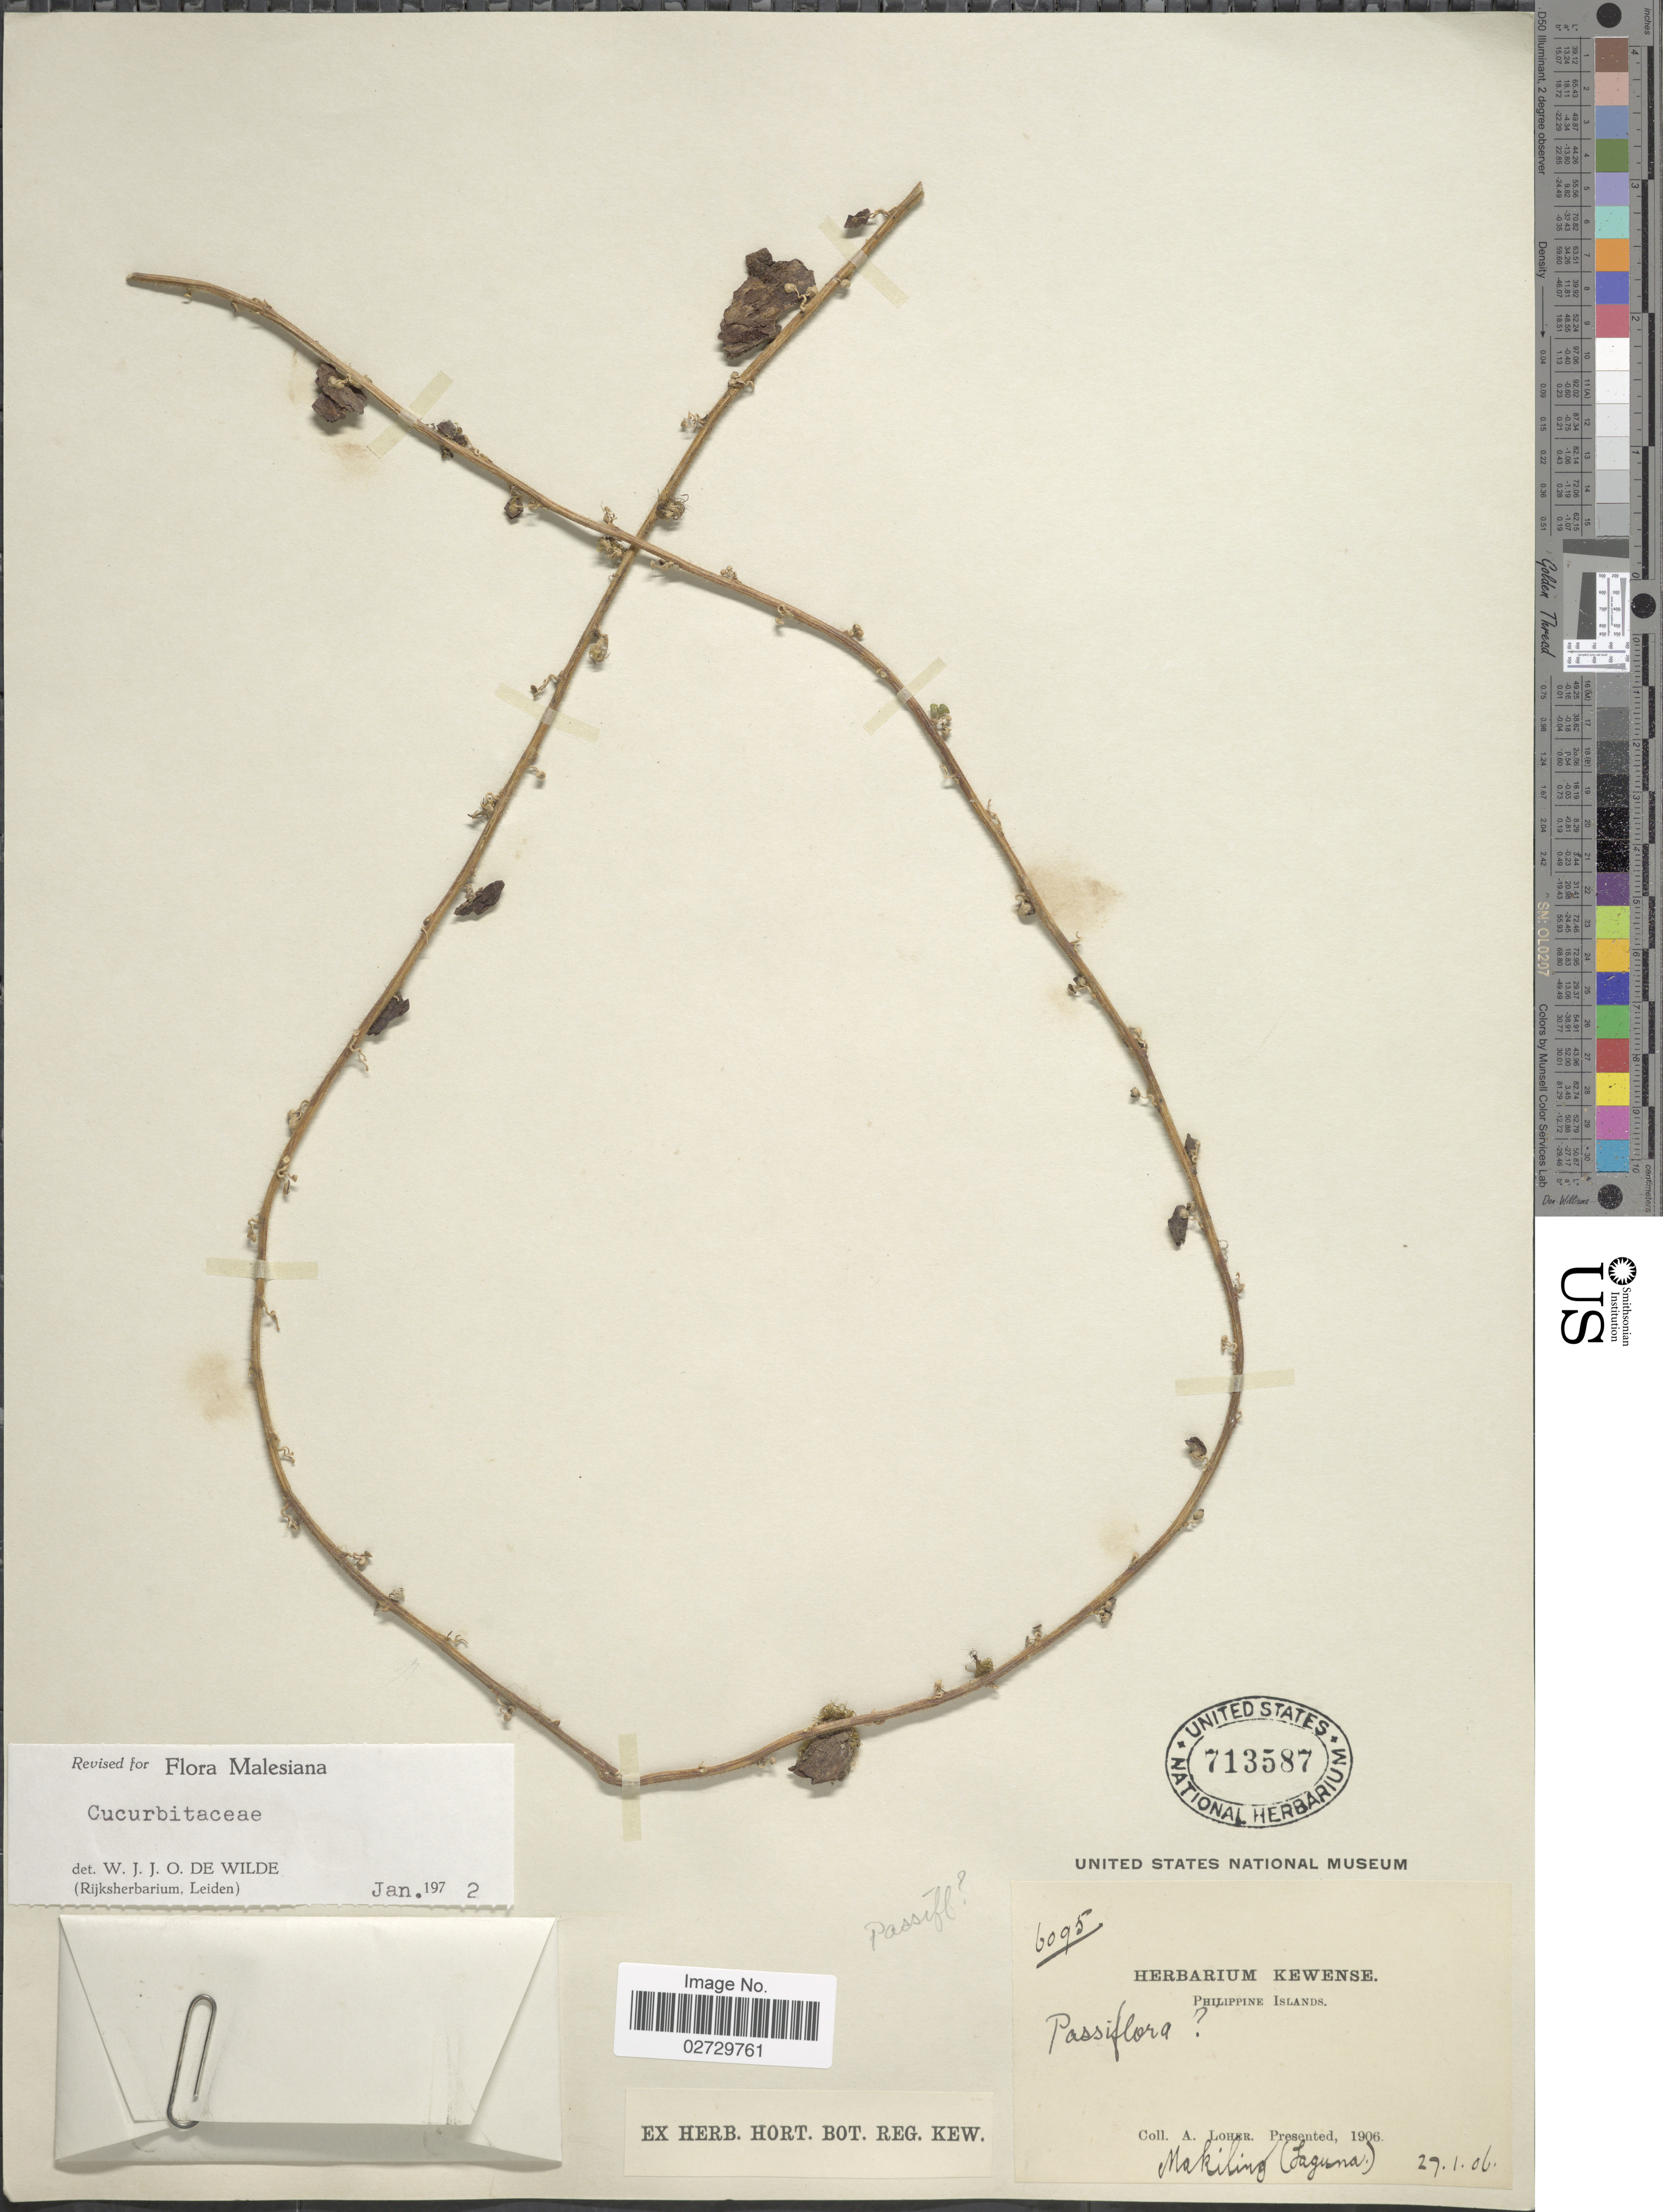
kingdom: Plantae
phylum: Tracheophyta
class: Magnoliopsida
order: Cucurbitales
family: Cucurbitaceae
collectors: A. Loher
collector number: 6095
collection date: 1906-01-27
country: Philippines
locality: Philippine Islands. Makiling ( Laguna)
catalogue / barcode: US 713587